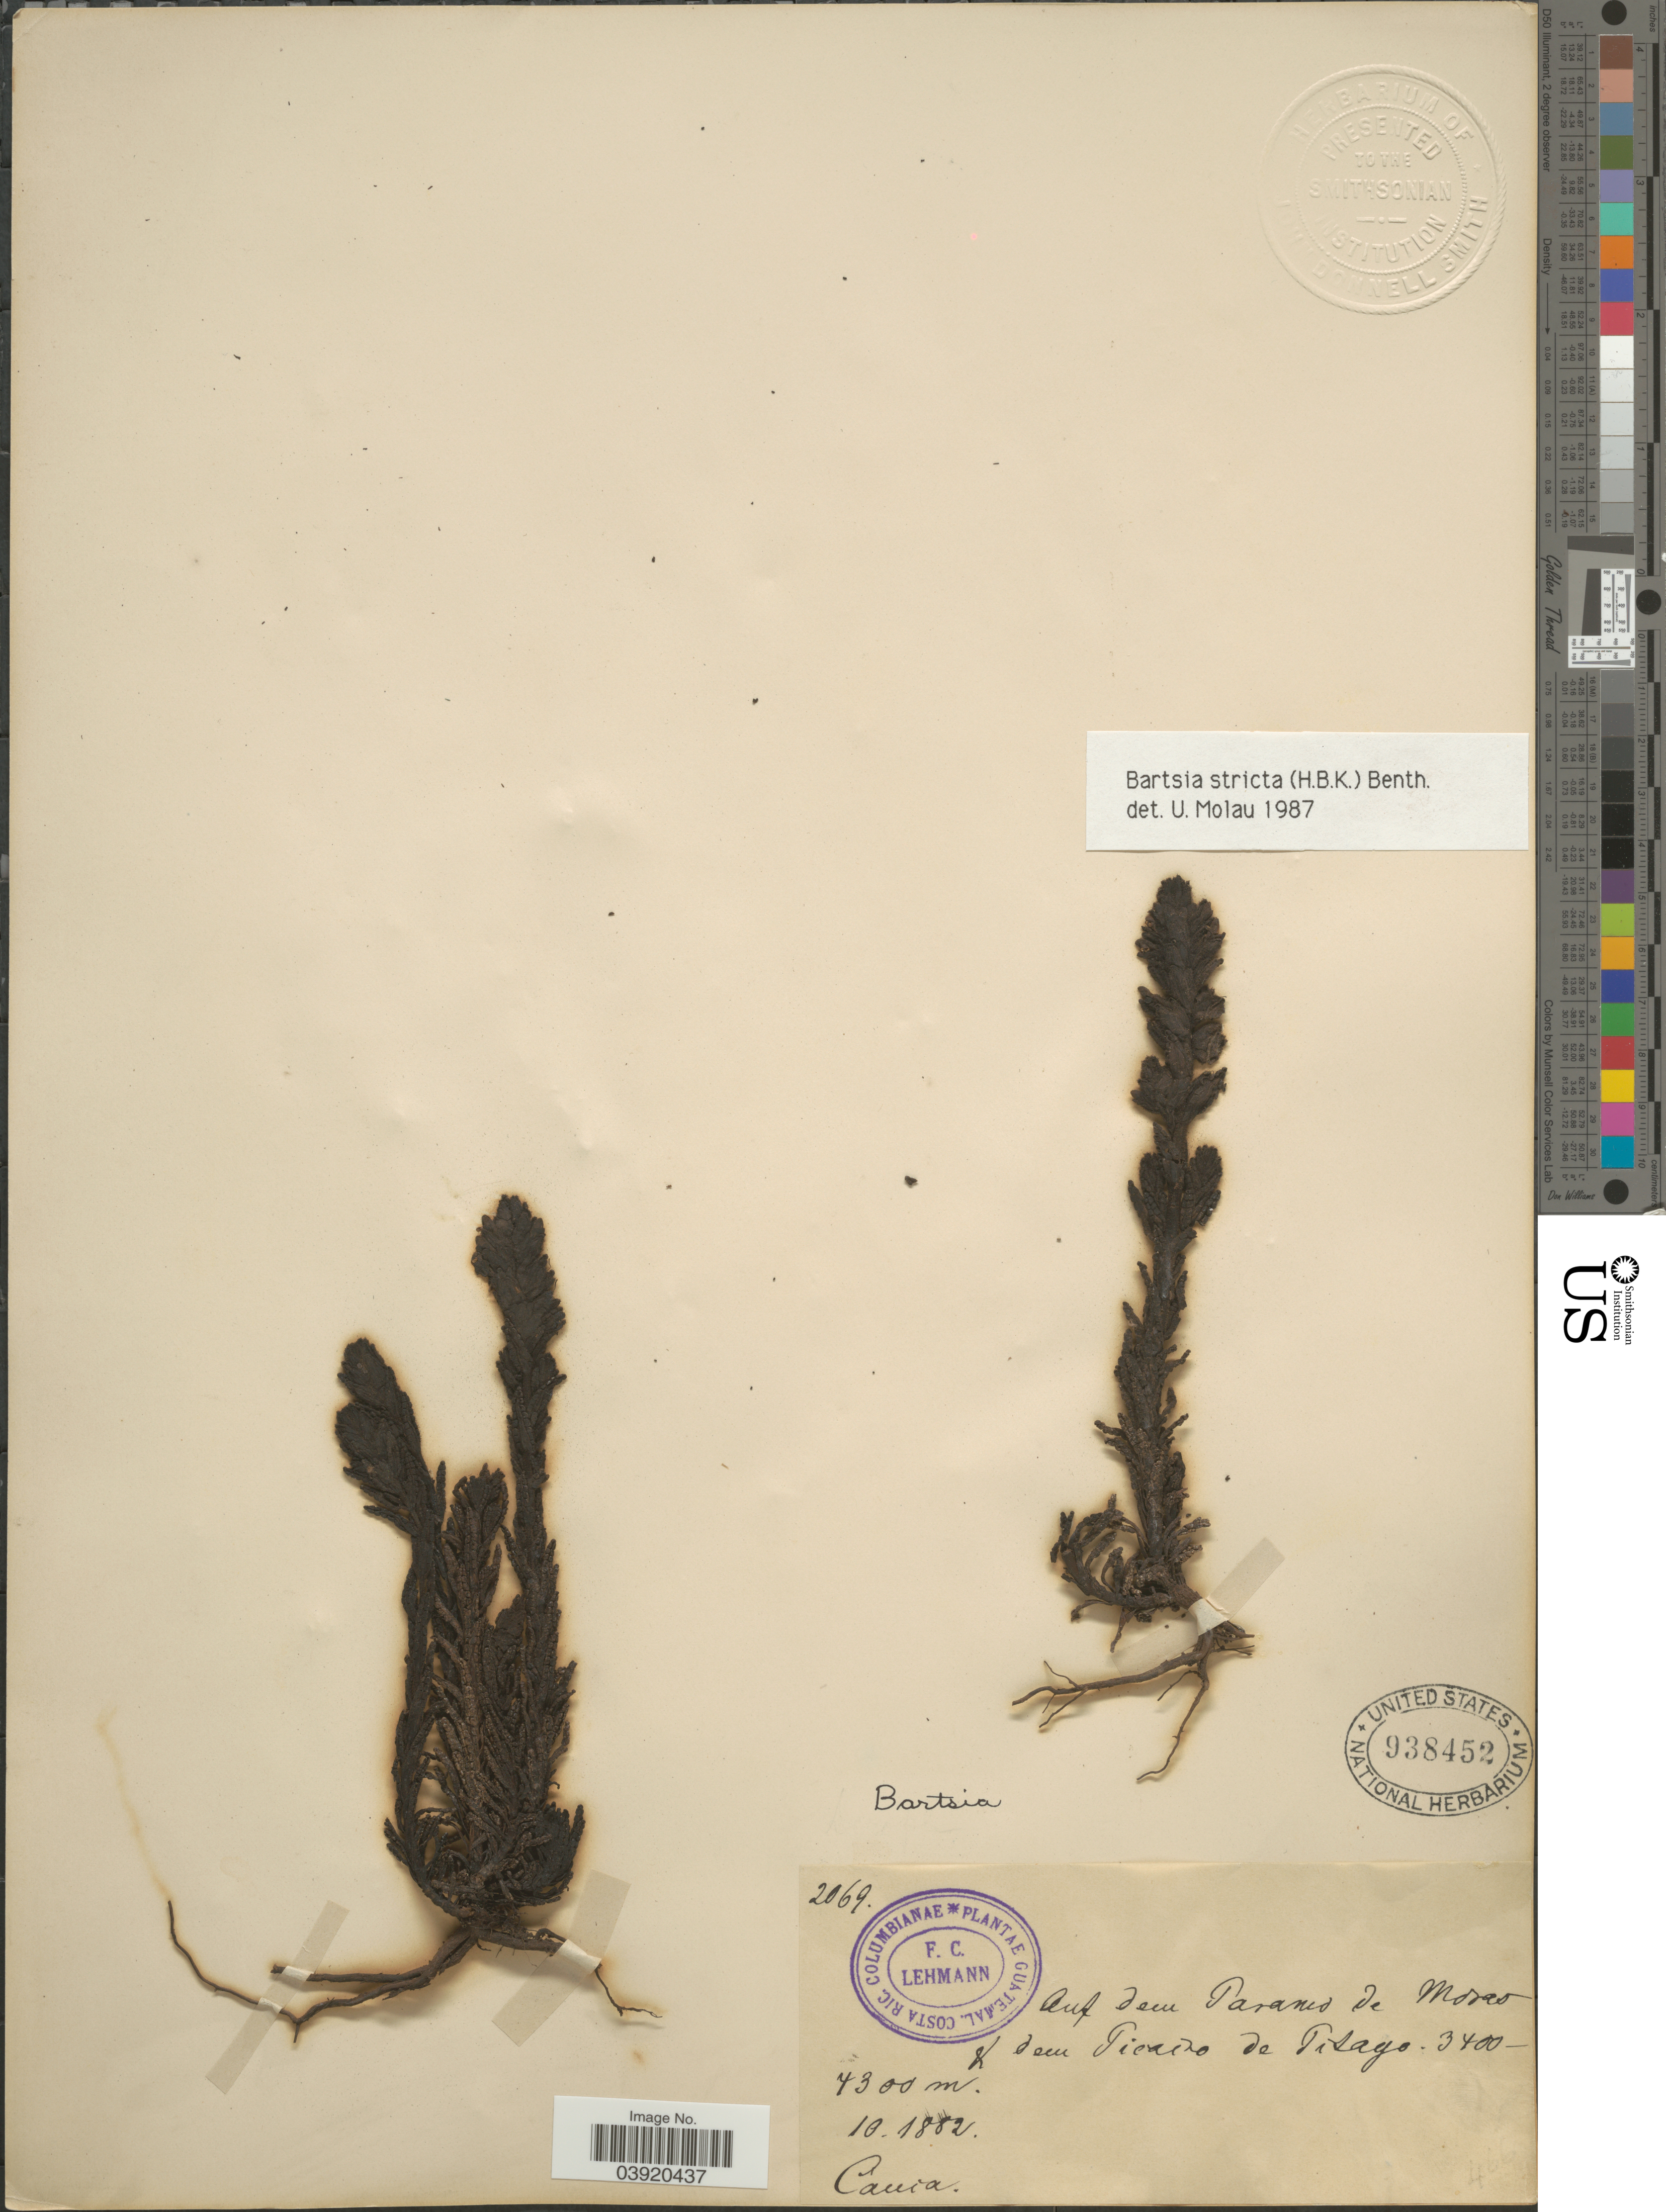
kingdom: Plantae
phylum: Tracheophyta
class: Magnoliopsida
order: Lamiales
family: Orobanchaceae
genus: Bartsia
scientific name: Bartsia stricta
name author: (Kunth) Benth.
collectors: F. C. Lehmann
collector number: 2069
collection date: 1882-10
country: Colombia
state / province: Cauca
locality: Auf den Paramo de Moras & dem Picacho de Pitayo.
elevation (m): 3400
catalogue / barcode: US 938452